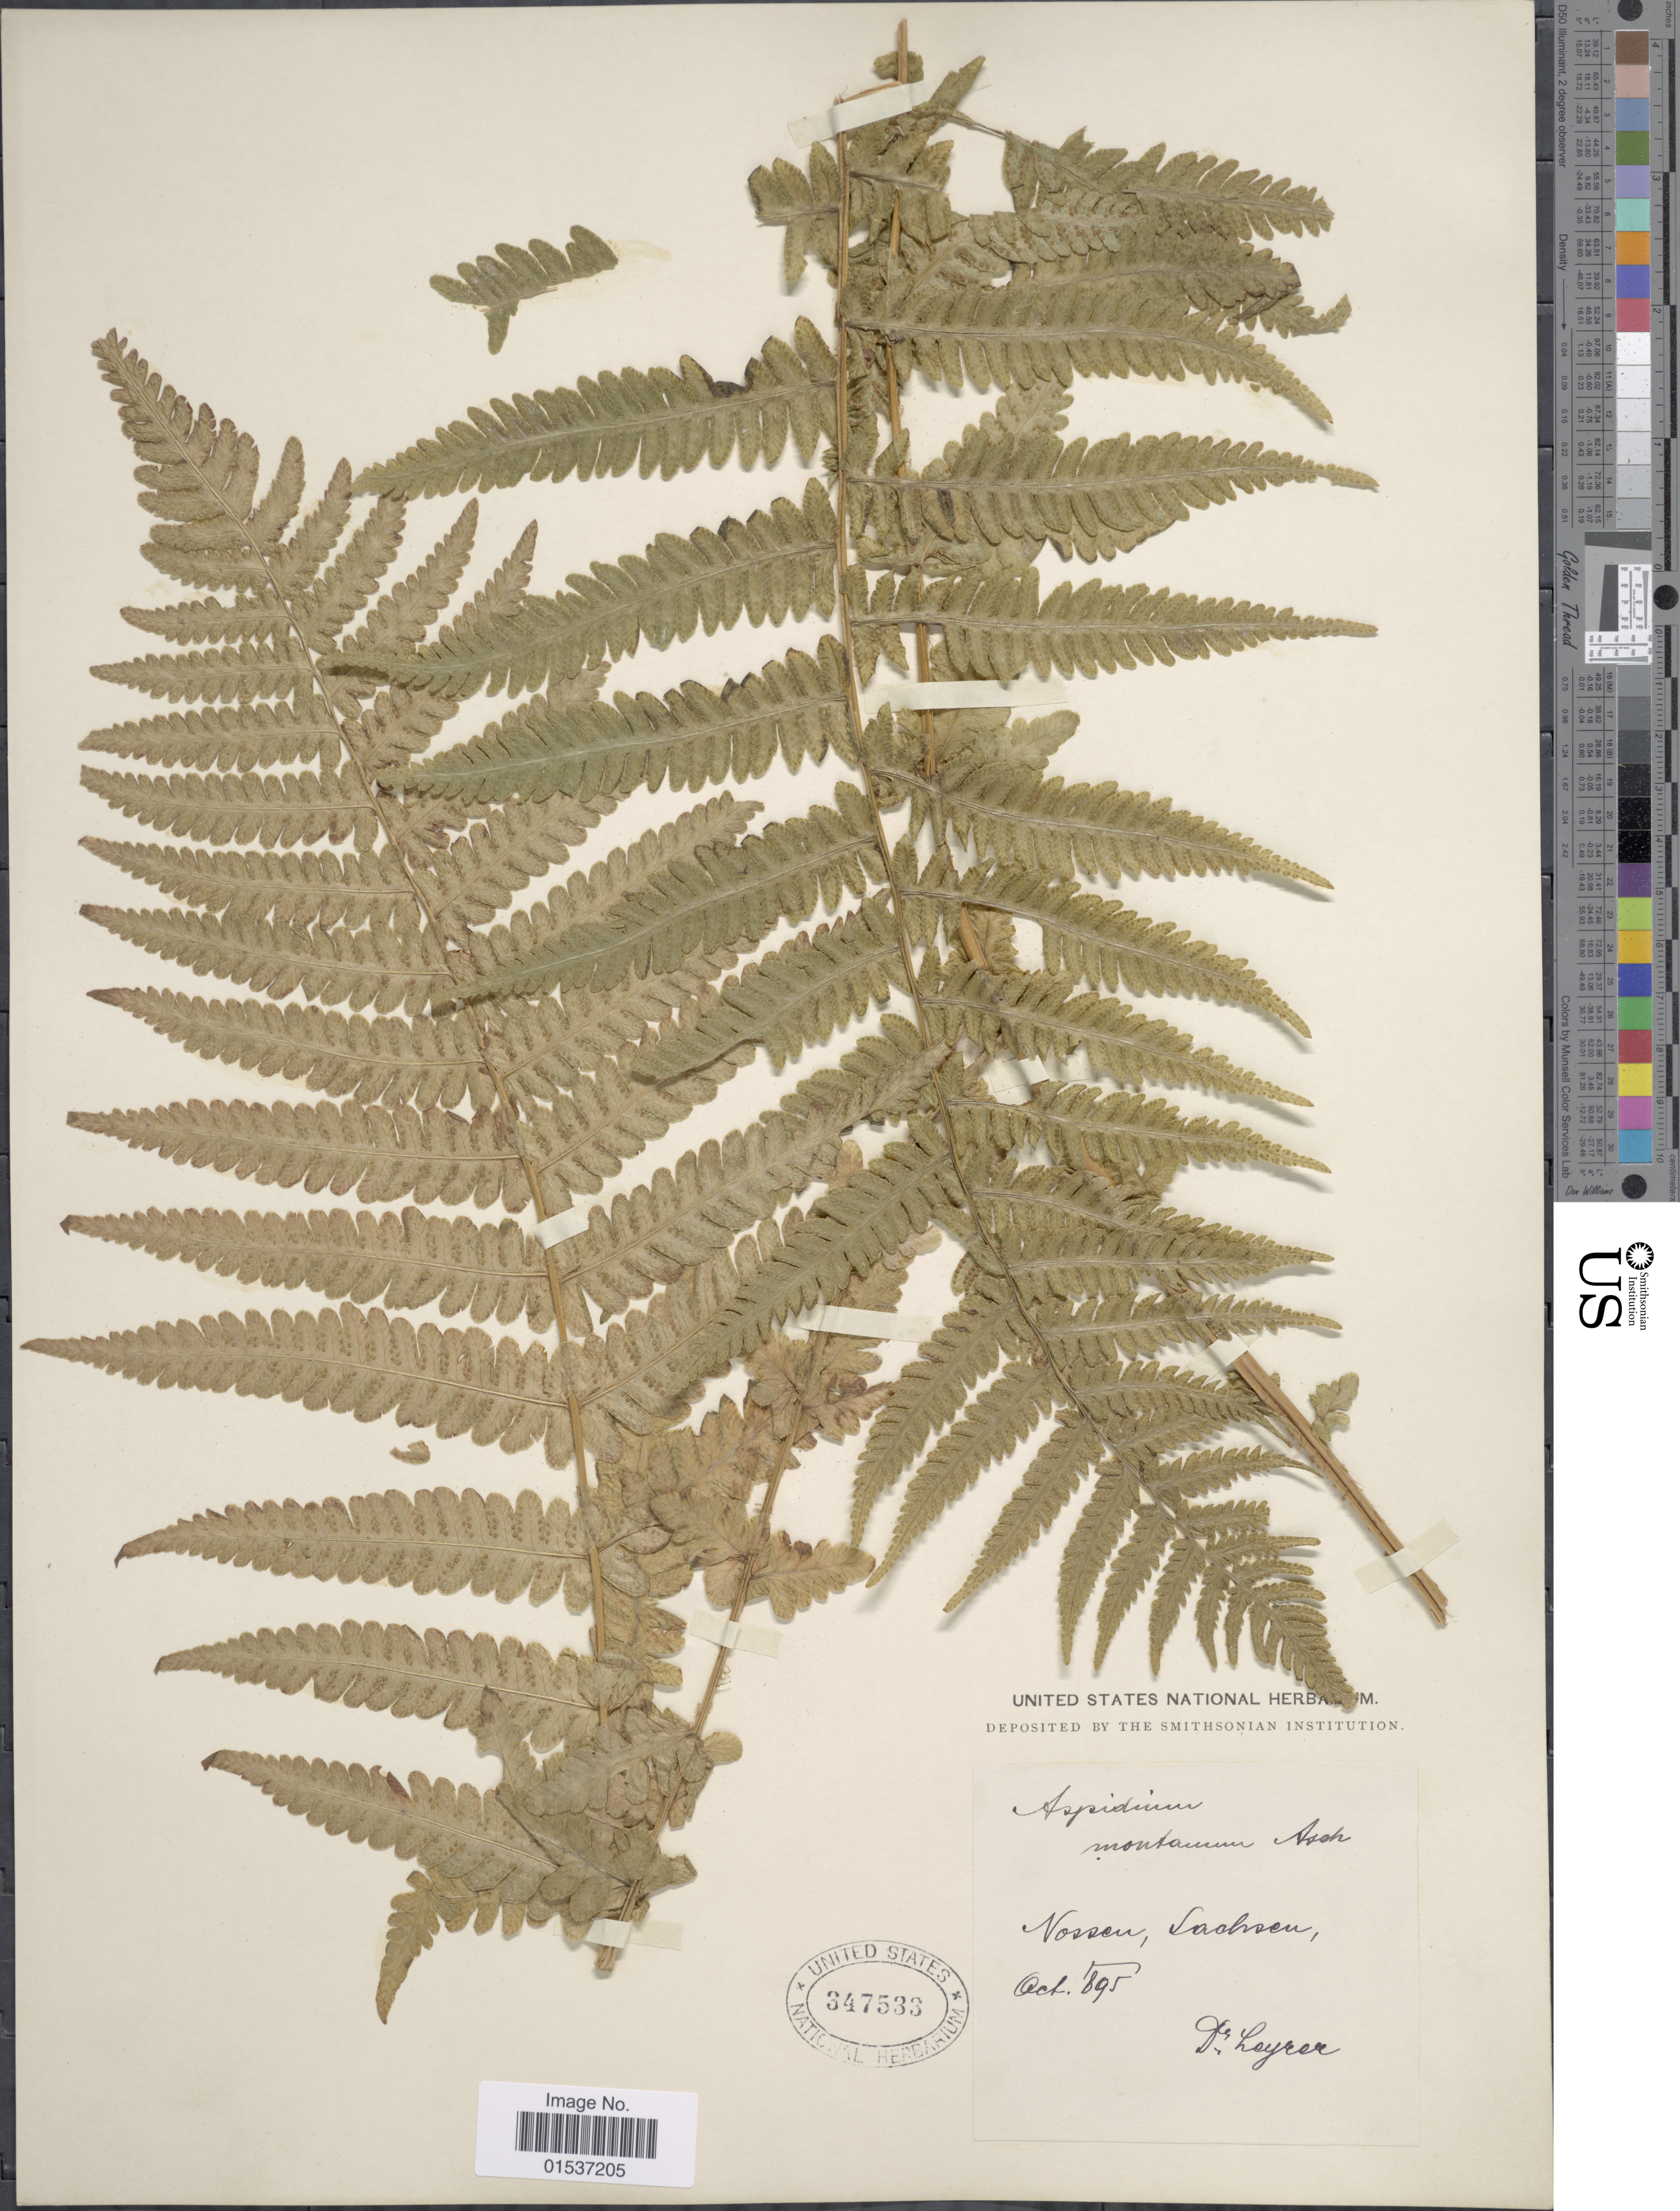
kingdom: Plantae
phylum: Tracheophyta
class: Polypodiopsida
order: Polypodiales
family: Thelypteridaceae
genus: Oreopteris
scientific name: Oreopteris limbosperma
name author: (All.) K. Iwats.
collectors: Leyrer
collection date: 1895-10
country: Germany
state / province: Sachsen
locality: Nossen, Sachsen. [interpreted]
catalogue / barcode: US 347533